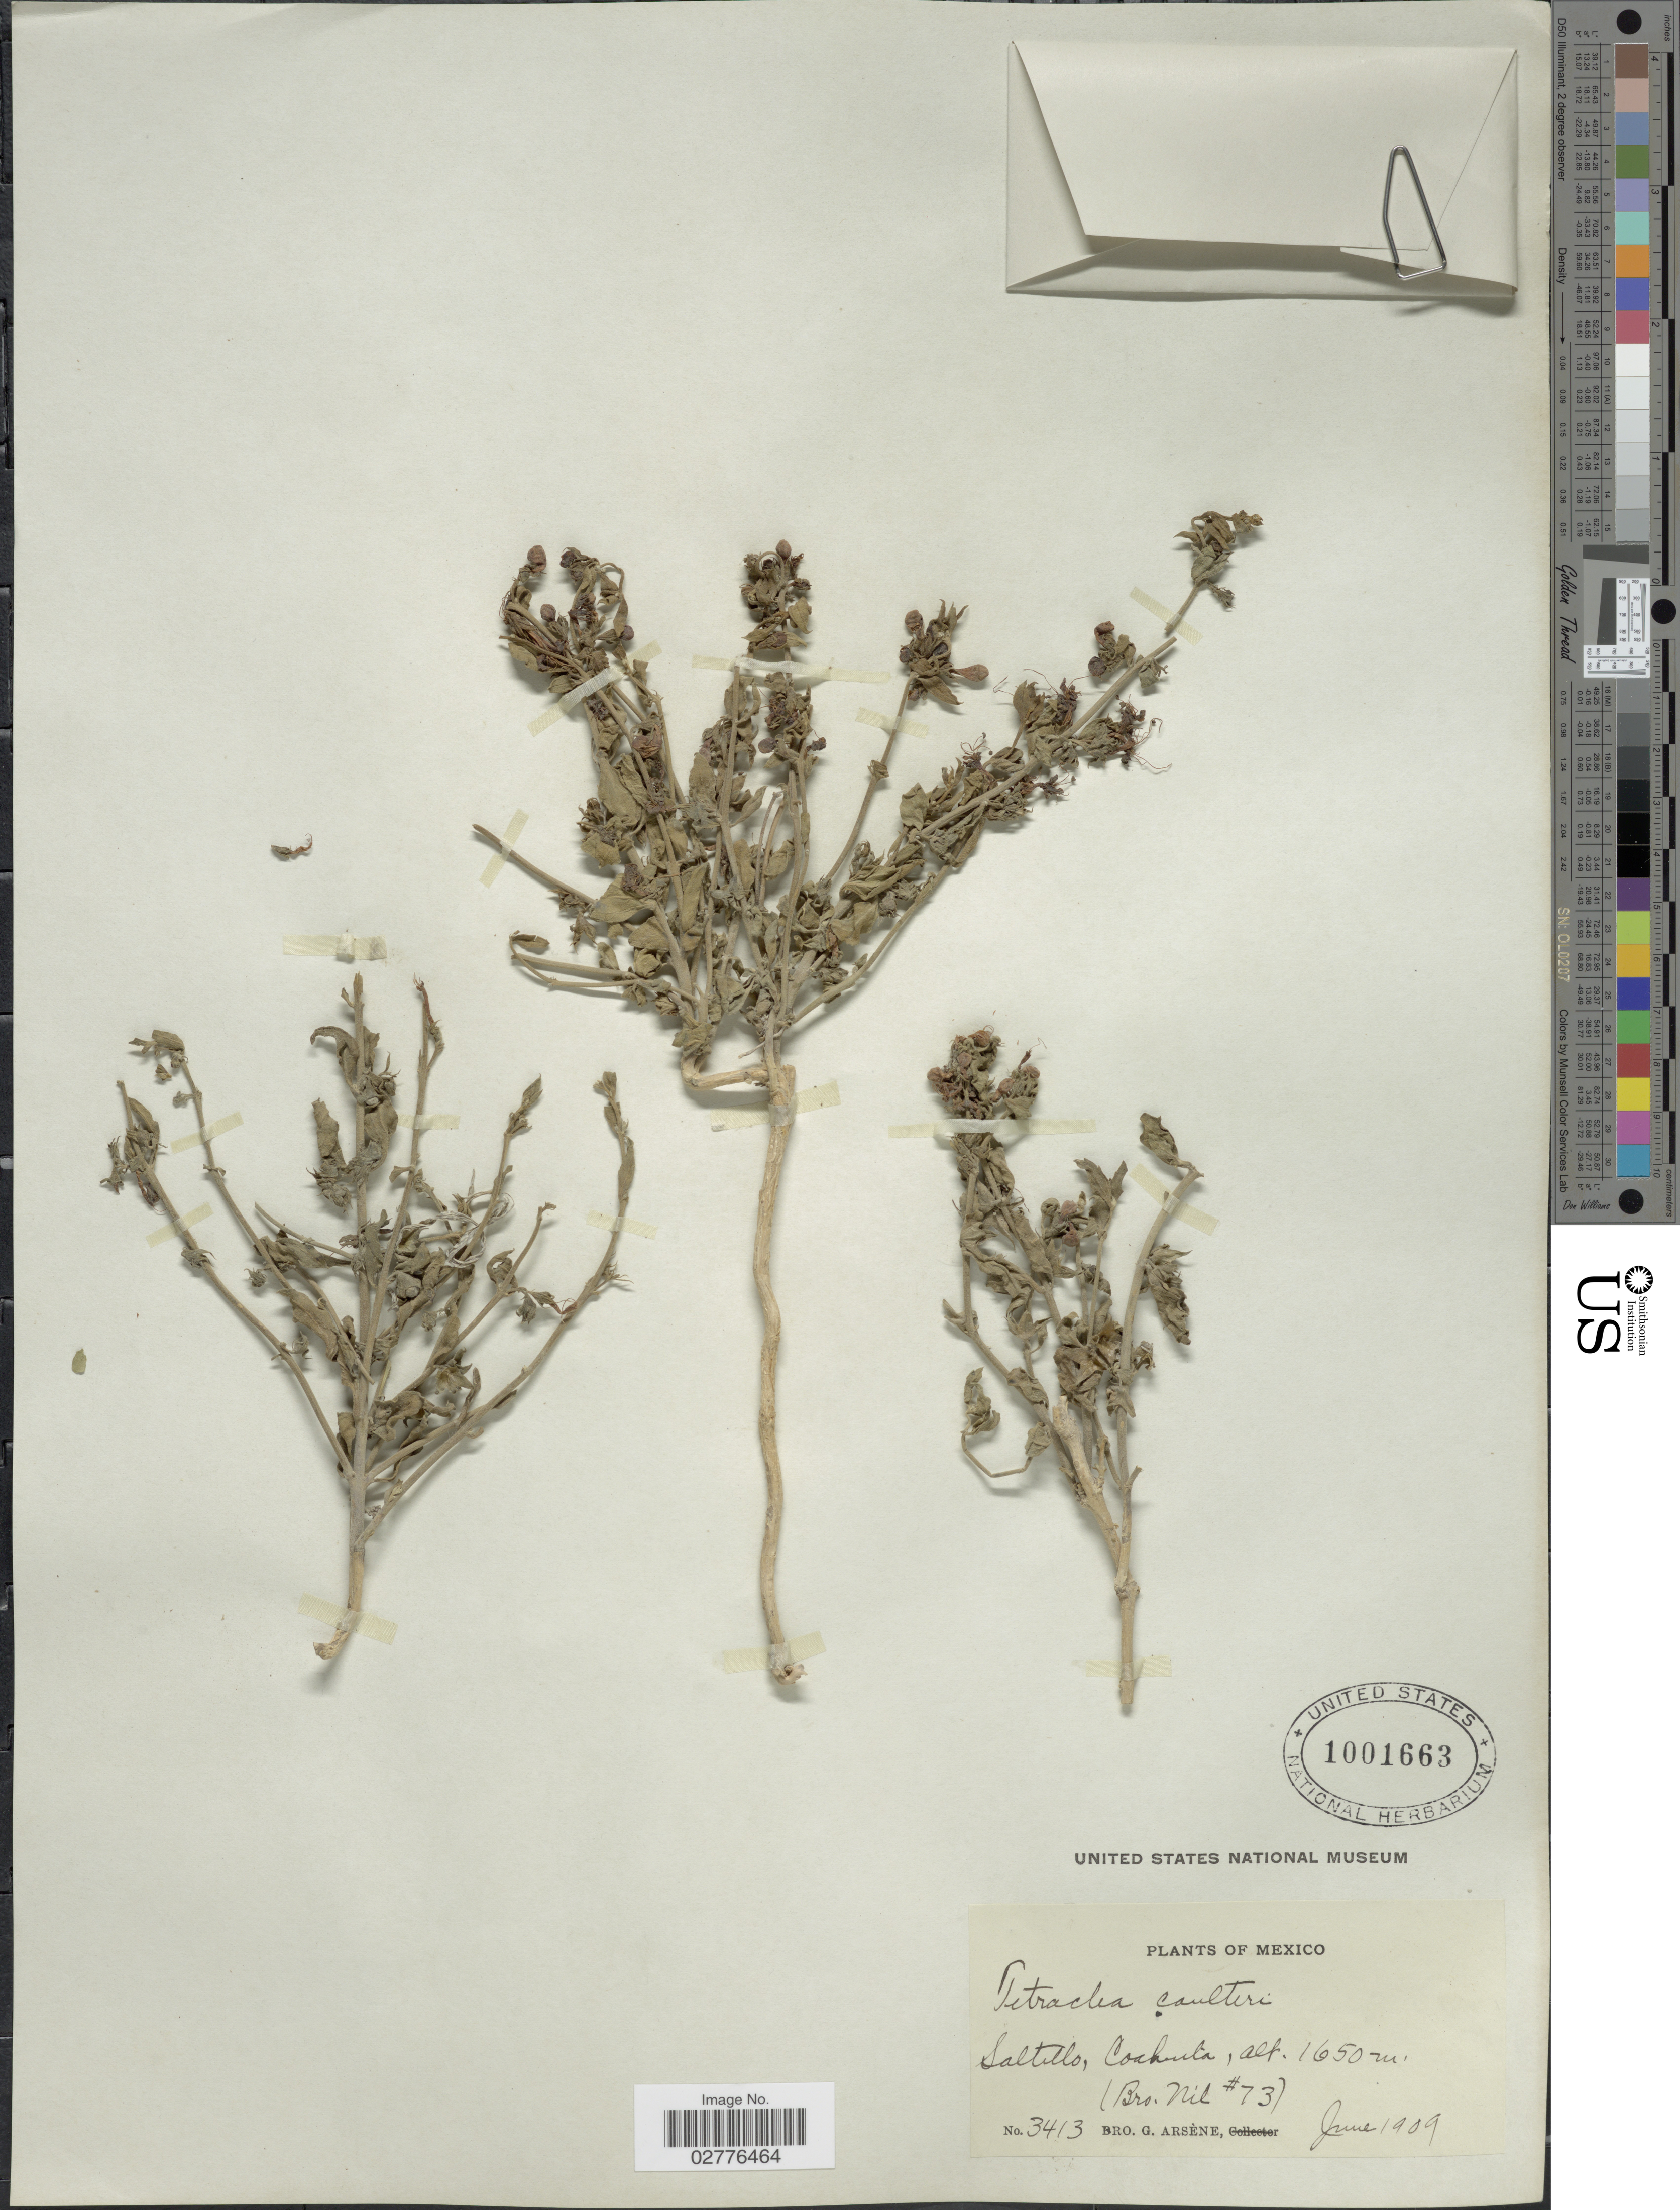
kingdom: Plantae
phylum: Tracheophyta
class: Magnoliopsida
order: Lamiales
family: Lamiaceae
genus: Tetraclea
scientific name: Tetraclea coulteri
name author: A. Gray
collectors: Bro. G. Arsène & Bro. Nil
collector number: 73/3413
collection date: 1909-06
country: Mexico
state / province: Coahuila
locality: Saltillo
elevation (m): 1650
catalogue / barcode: US 1001663